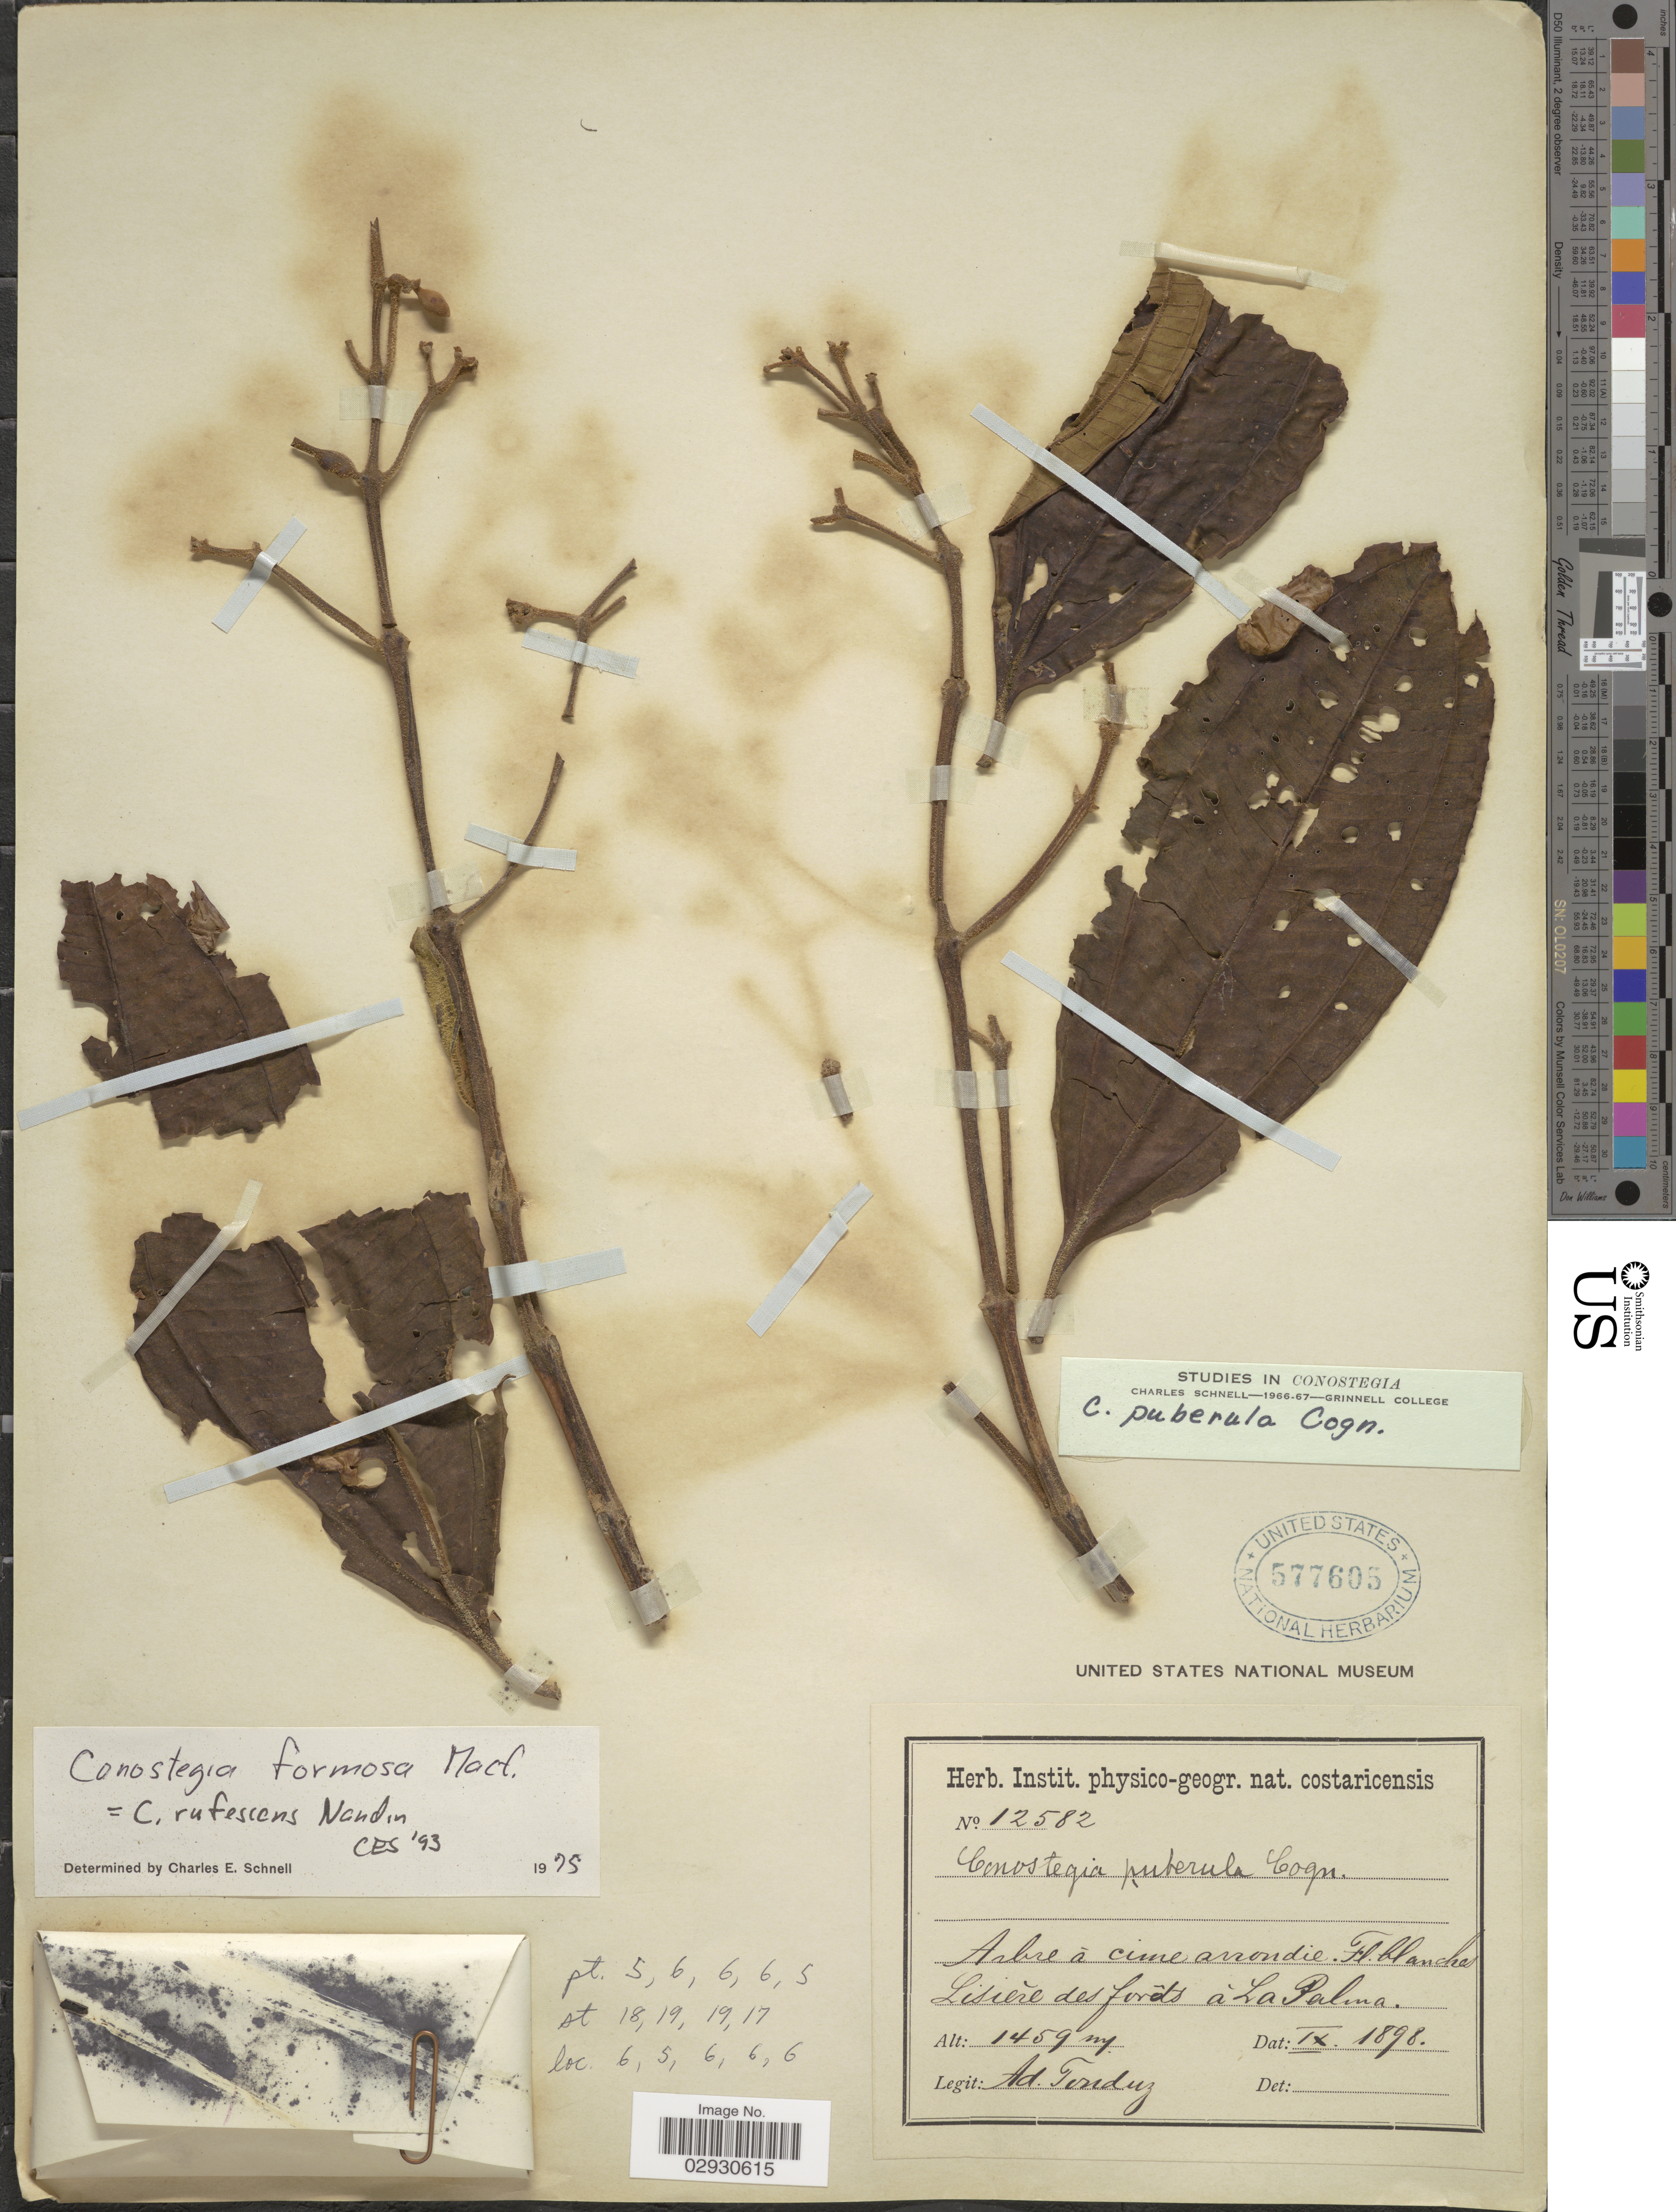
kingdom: Plantae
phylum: Tracheophyta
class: Magnoliopsida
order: Myrtales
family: Melastomataceae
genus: Conostegia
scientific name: Conostegia rufescens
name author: Naudin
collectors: A. Tonduz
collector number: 12582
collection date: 1898-09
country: Costa Rica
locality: Lisiére des forêts á La Palma.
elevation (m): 1459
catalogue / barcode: US 577605